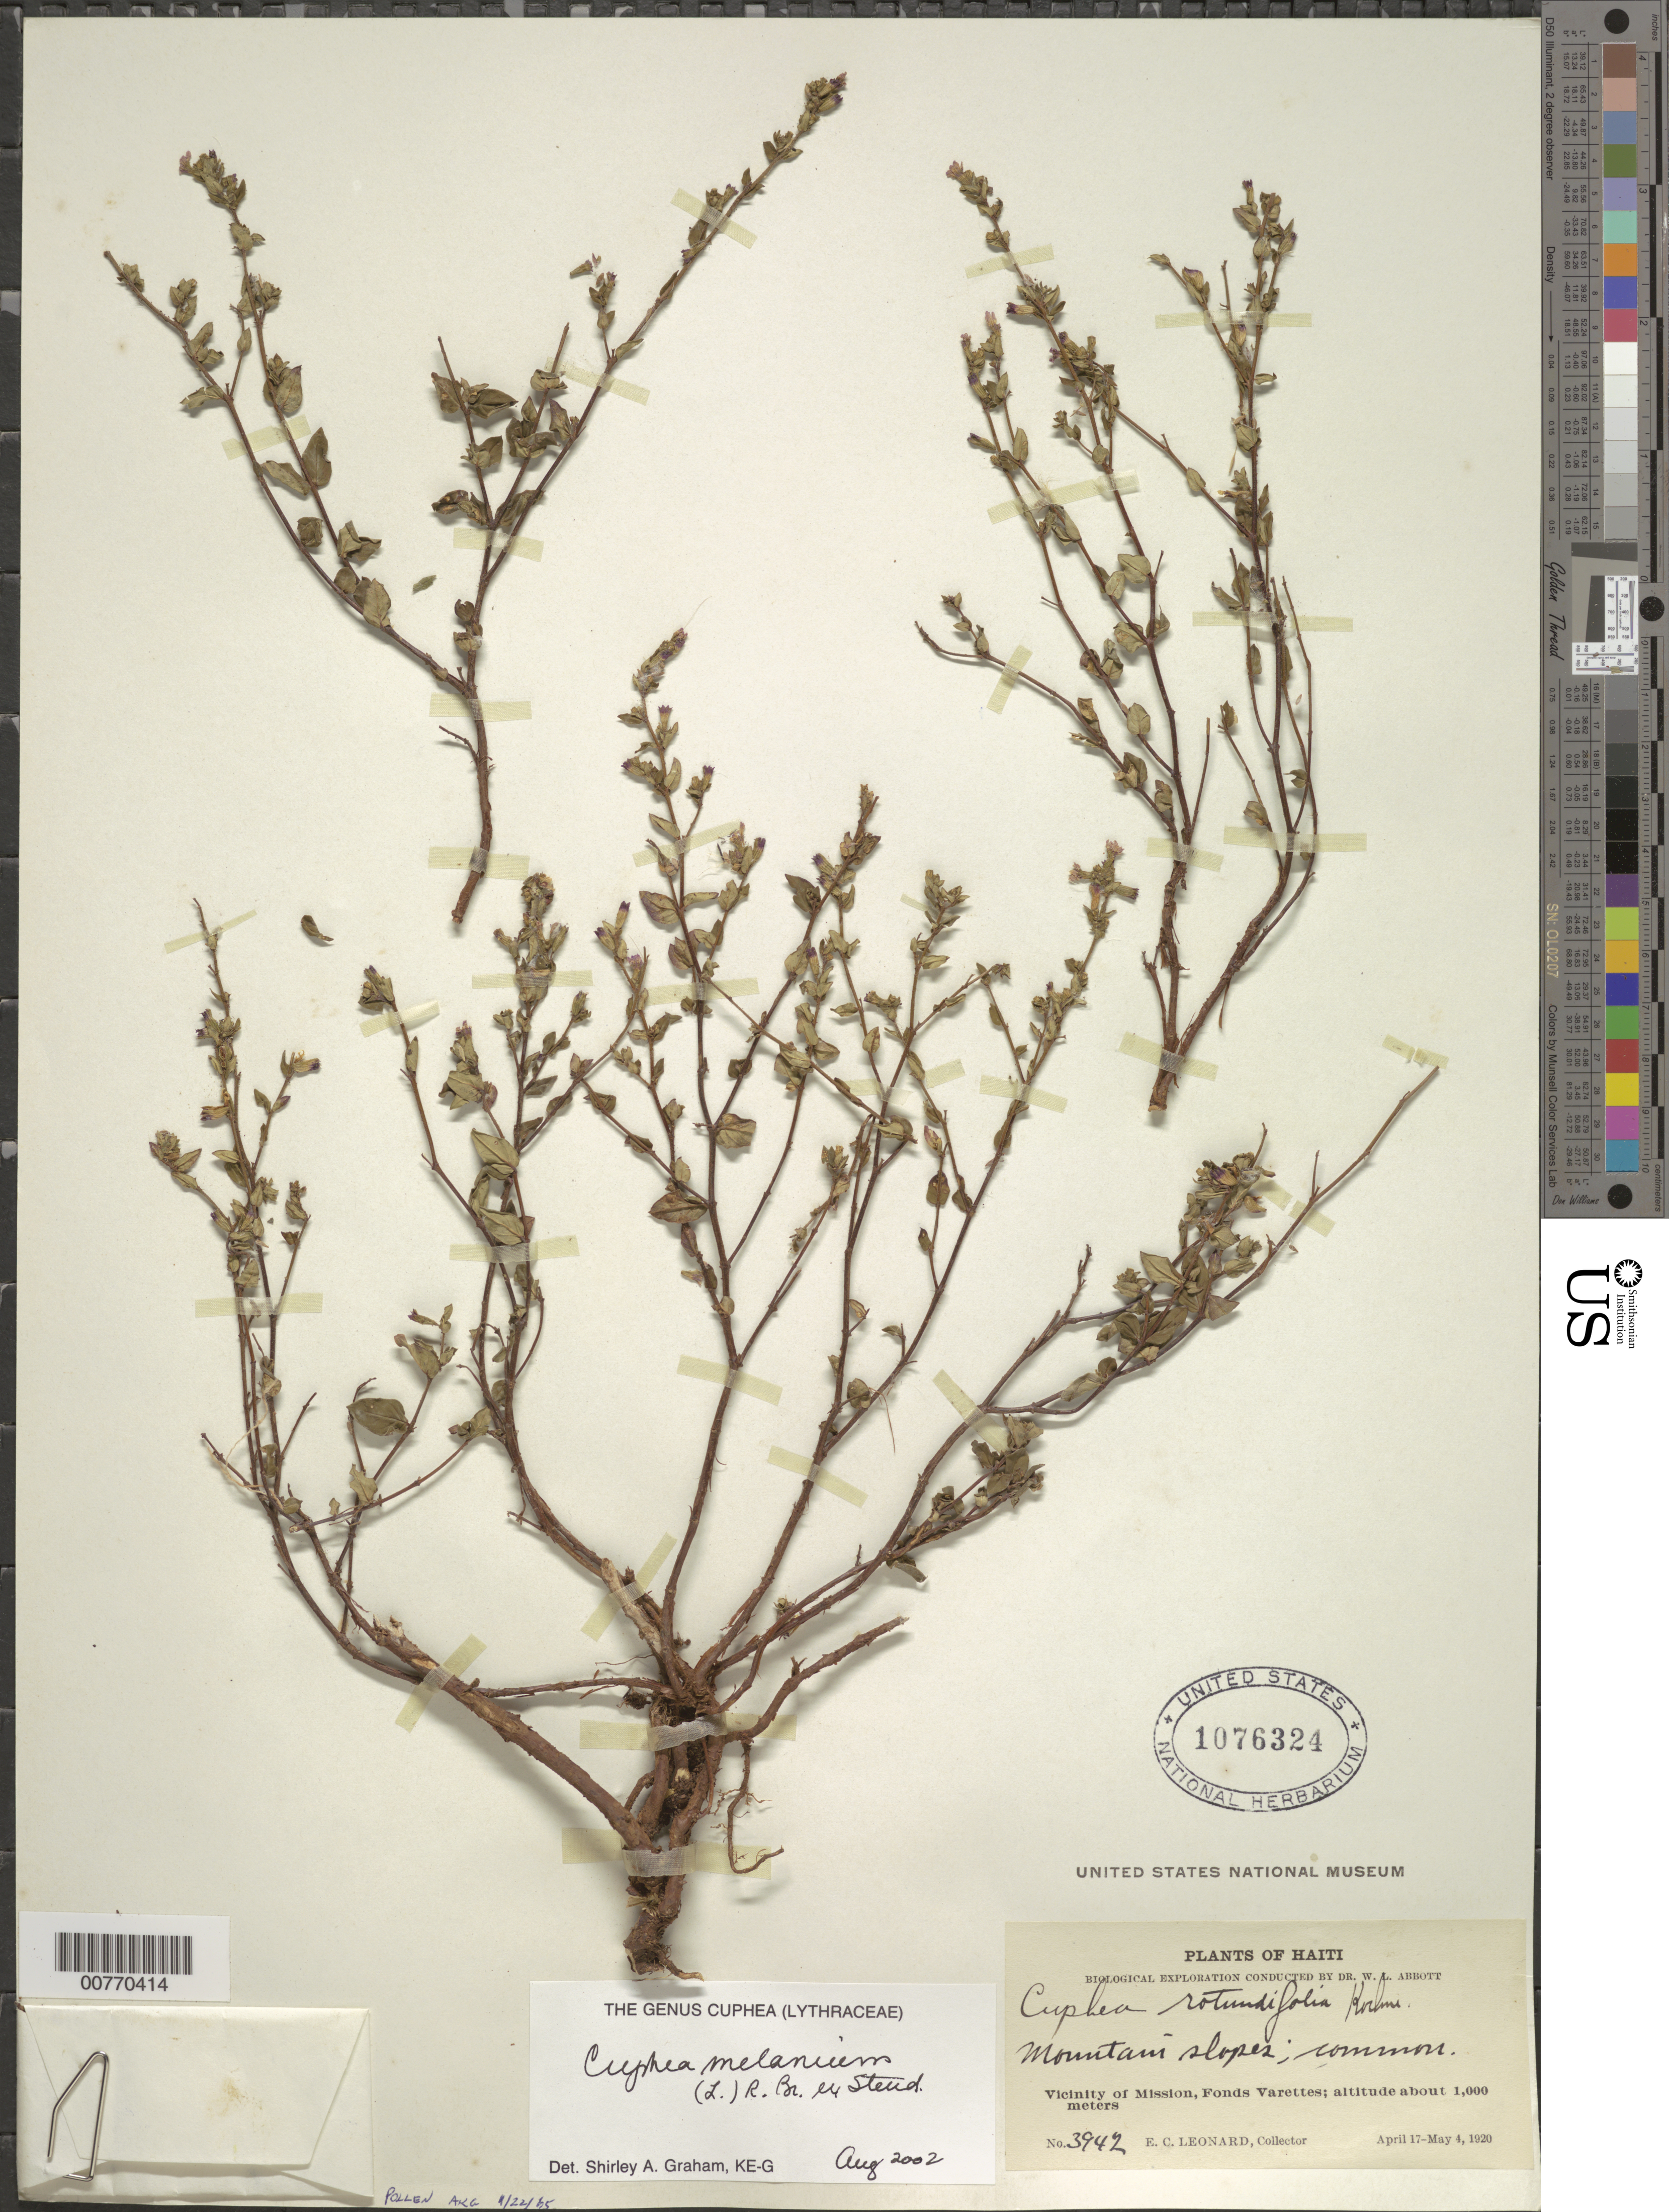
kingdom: Plantae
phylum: Tracheophyta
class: Magnoliopsida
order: Myrtales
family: Lythraceae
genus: Cuphea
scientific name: Cuphea melanium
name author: (L.) Cramer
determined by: Graham, Shirley Ann Tousch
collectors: E. C. Leonard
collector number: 3942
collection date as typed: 17 Apr 1920 04 May 1920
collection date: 1920-04-17/1920-05-04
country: Haiti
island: Hispaniola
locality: Vicinity of Mission, Fonds Varettes.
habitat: Mountain slopes.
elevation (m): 1000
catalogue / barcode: US 1076324